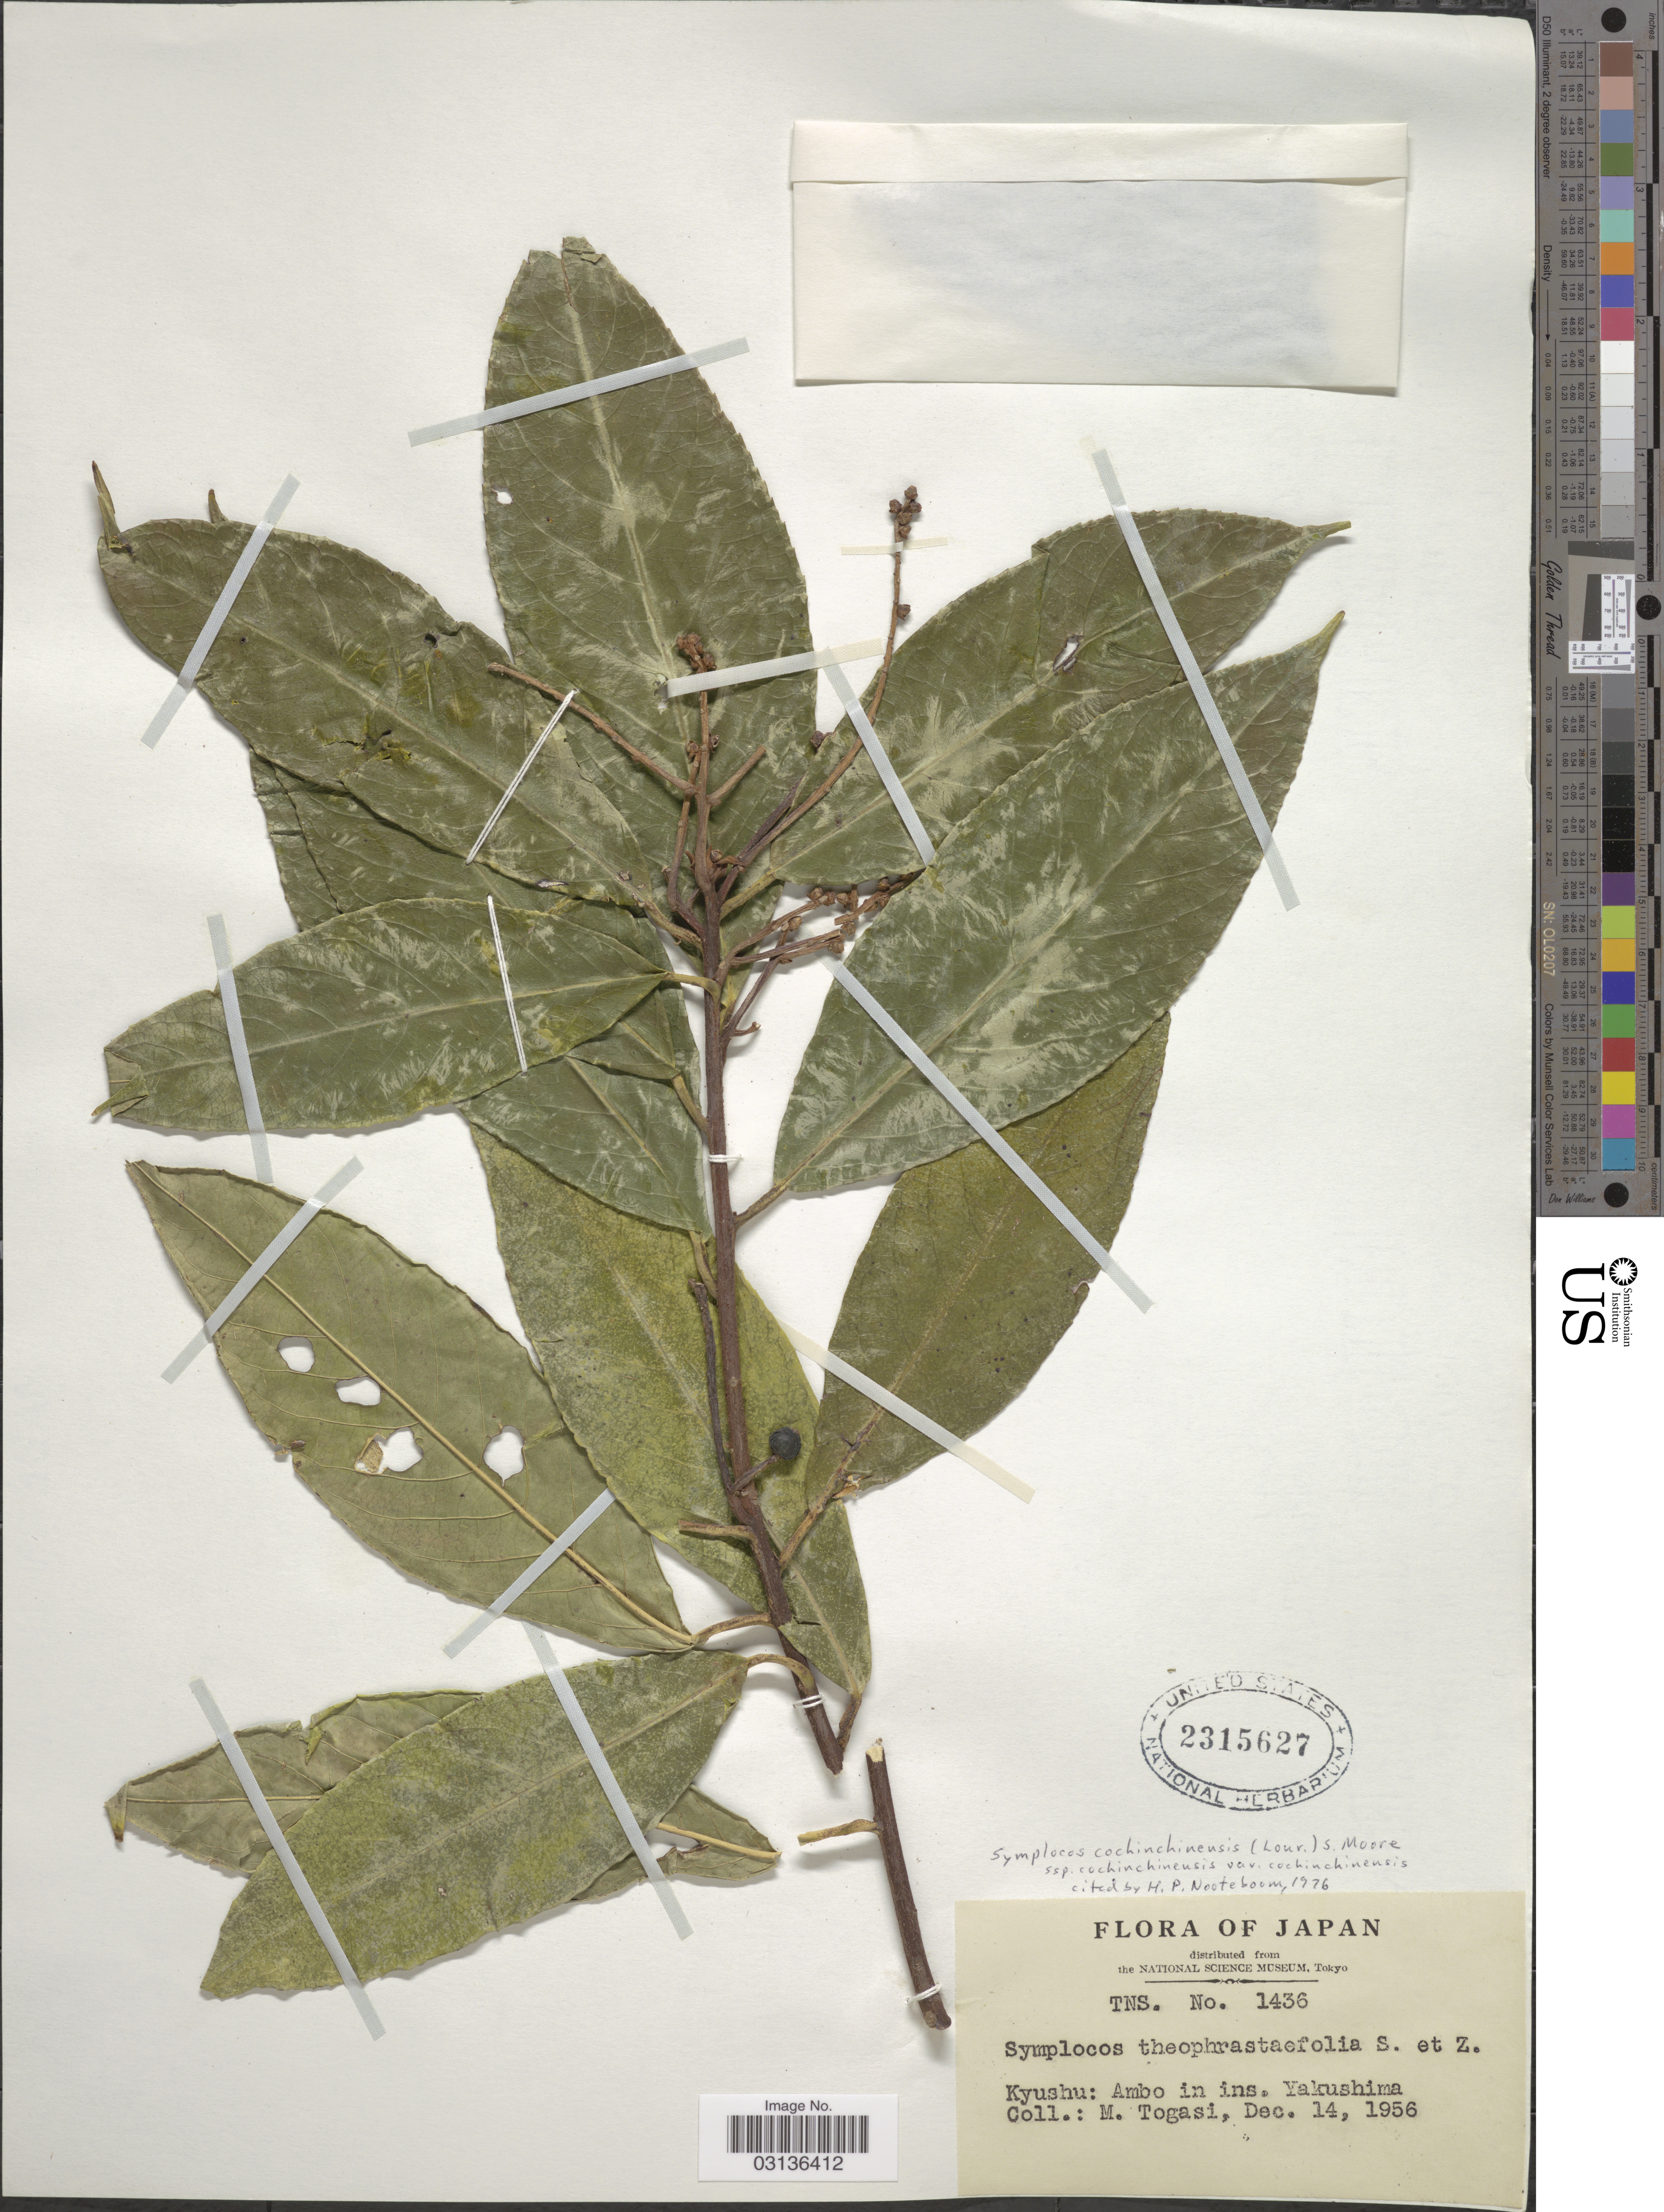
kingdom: Plantae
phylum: Tracheophyta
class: Magnoliopsida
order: Ericales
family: Symplocaceae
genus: Symplocos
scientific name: Symplocos cochinchinensis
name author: (Lour.) S. Moore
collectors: M. Togasi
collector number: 1436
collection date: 1956-12-14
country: Japan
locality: Kyushu: Ambo in ins. Yakushima.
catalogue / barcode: US 2315627